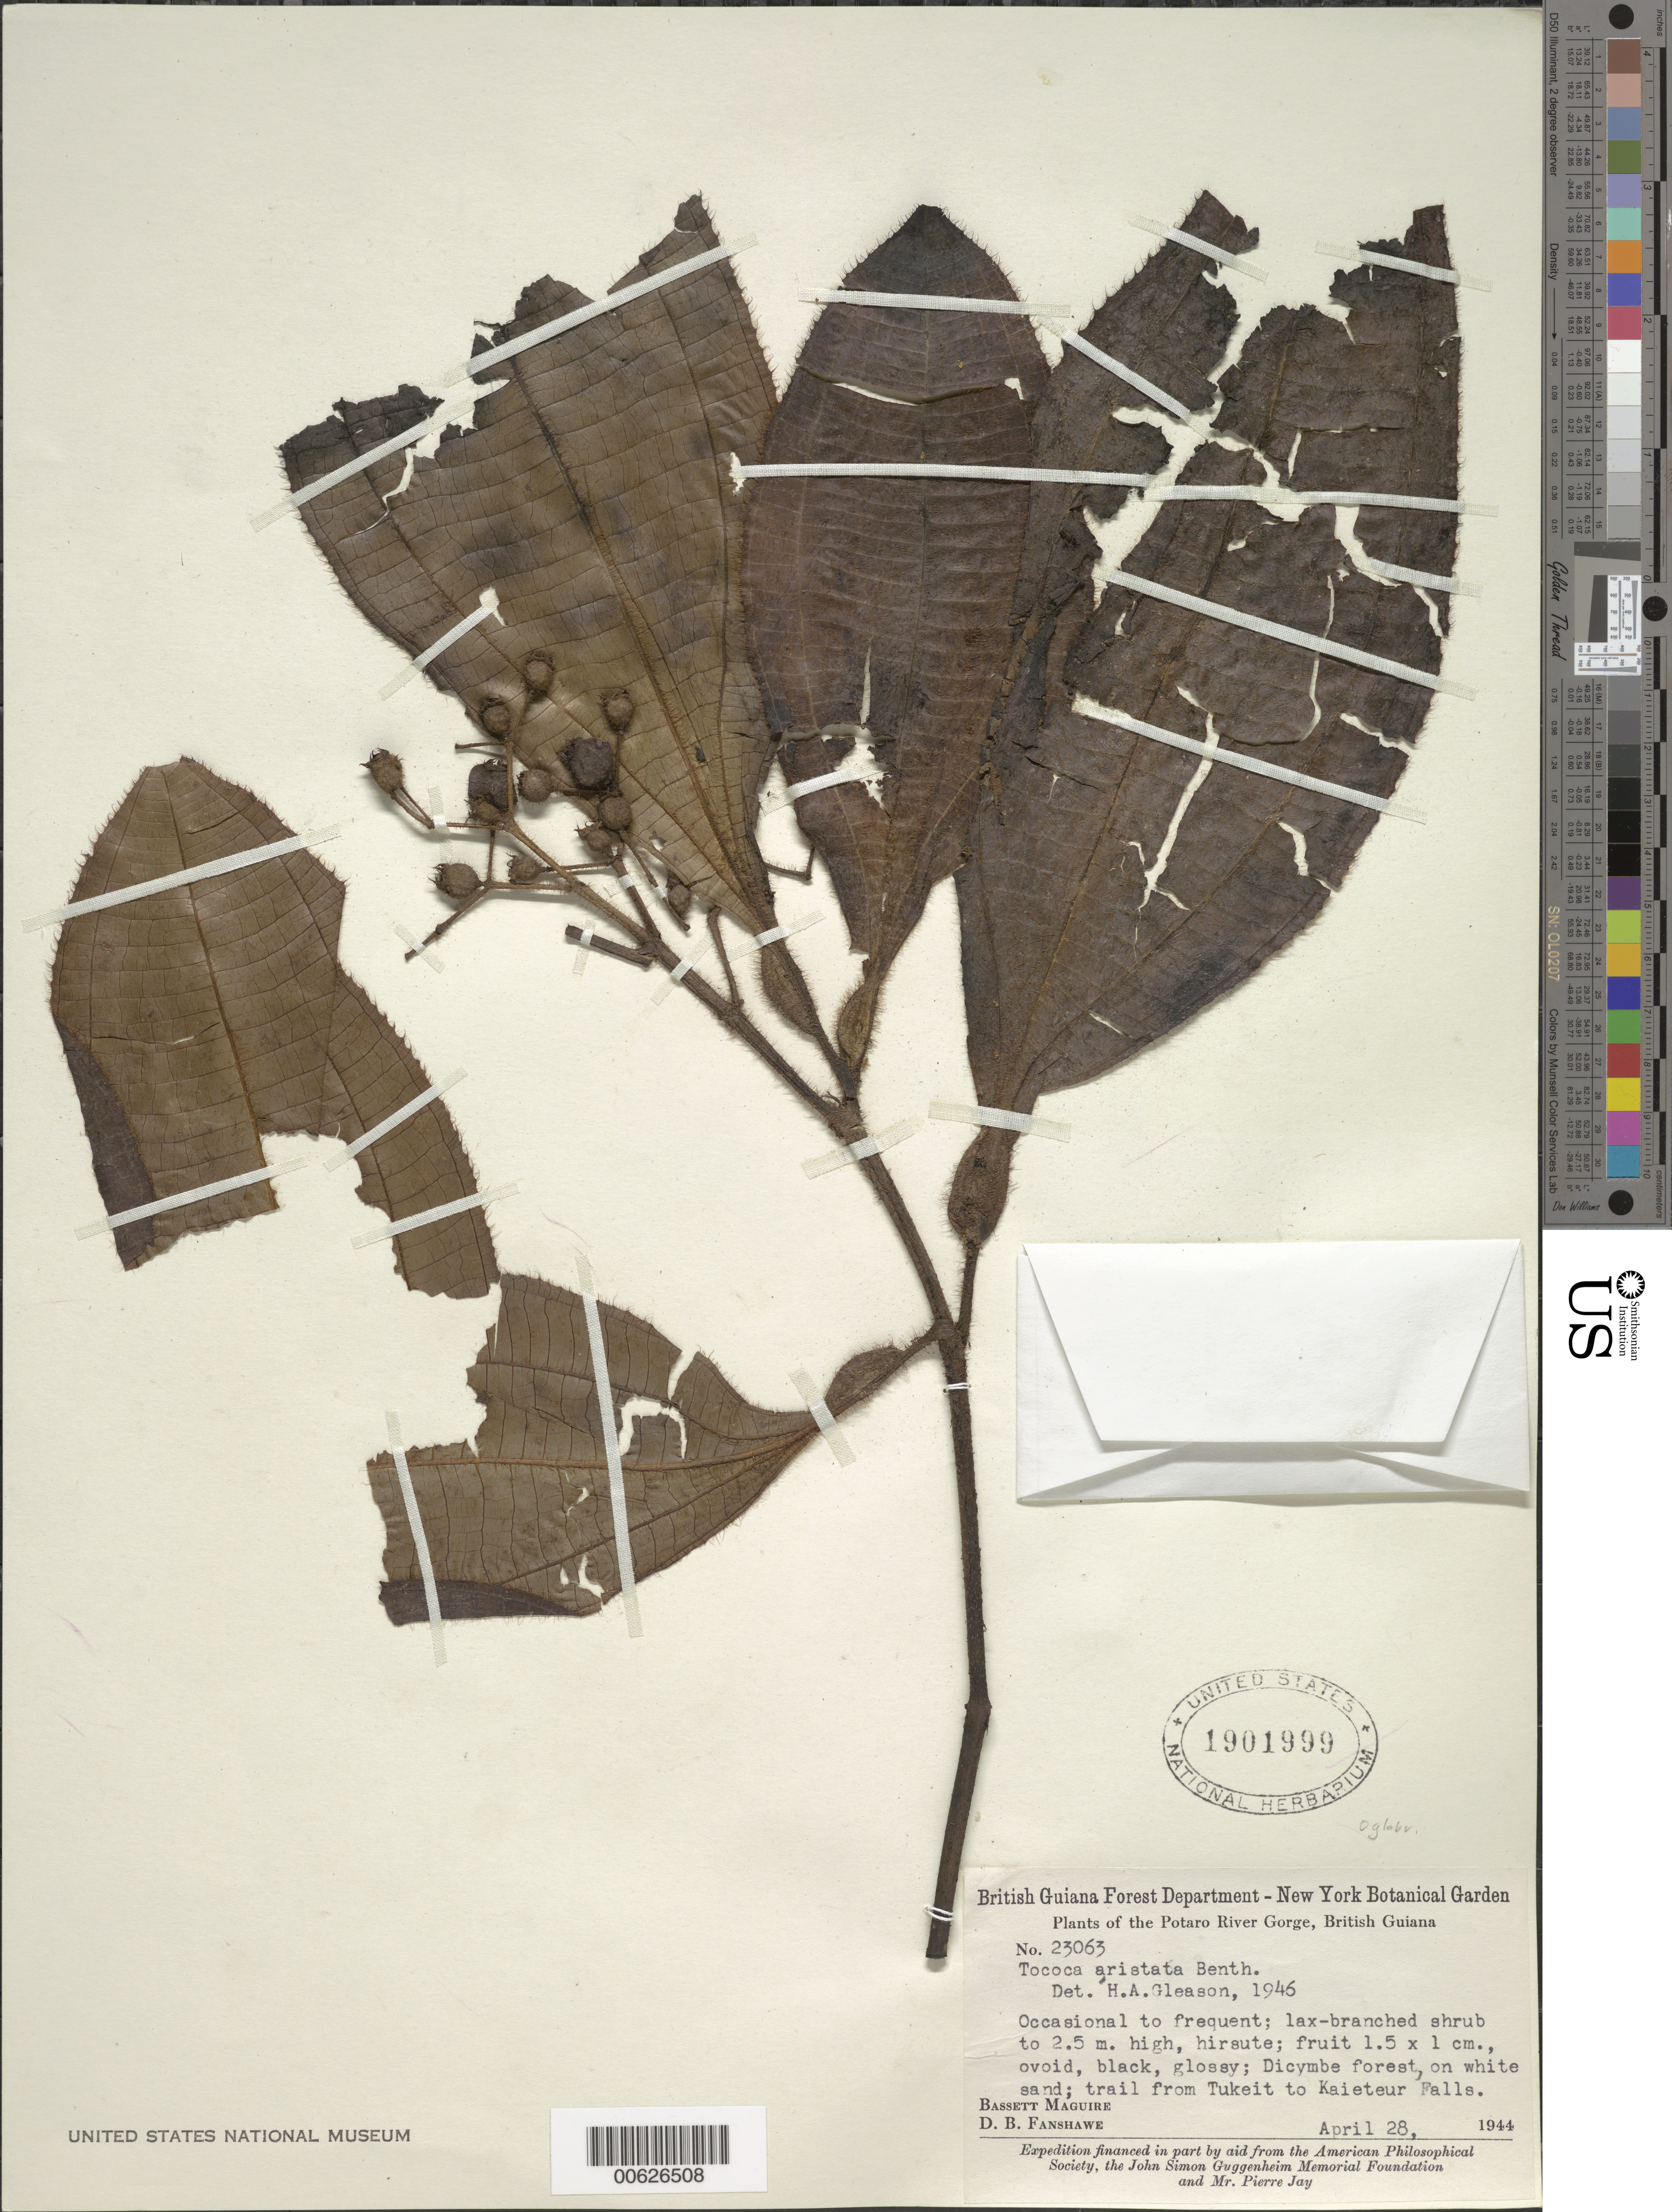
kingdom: Plantae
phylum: Tracheophyta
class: Magnoliopsida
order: Myrtales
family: Melastomataceae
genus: Tococa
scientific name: Tococa aristata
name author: Benth.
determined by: Gleason, H. A.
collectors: B. Maguire & D. B. Fanshawe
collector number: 23063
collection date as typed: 28-Apr-44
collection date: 1944-04-28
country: Guyana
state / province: Potaro-Siparuni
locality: Potaro River Gorge, trail from Tukeit to Kaiatuk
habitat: Discymbe forest, on white sand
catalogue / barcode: US 1901999